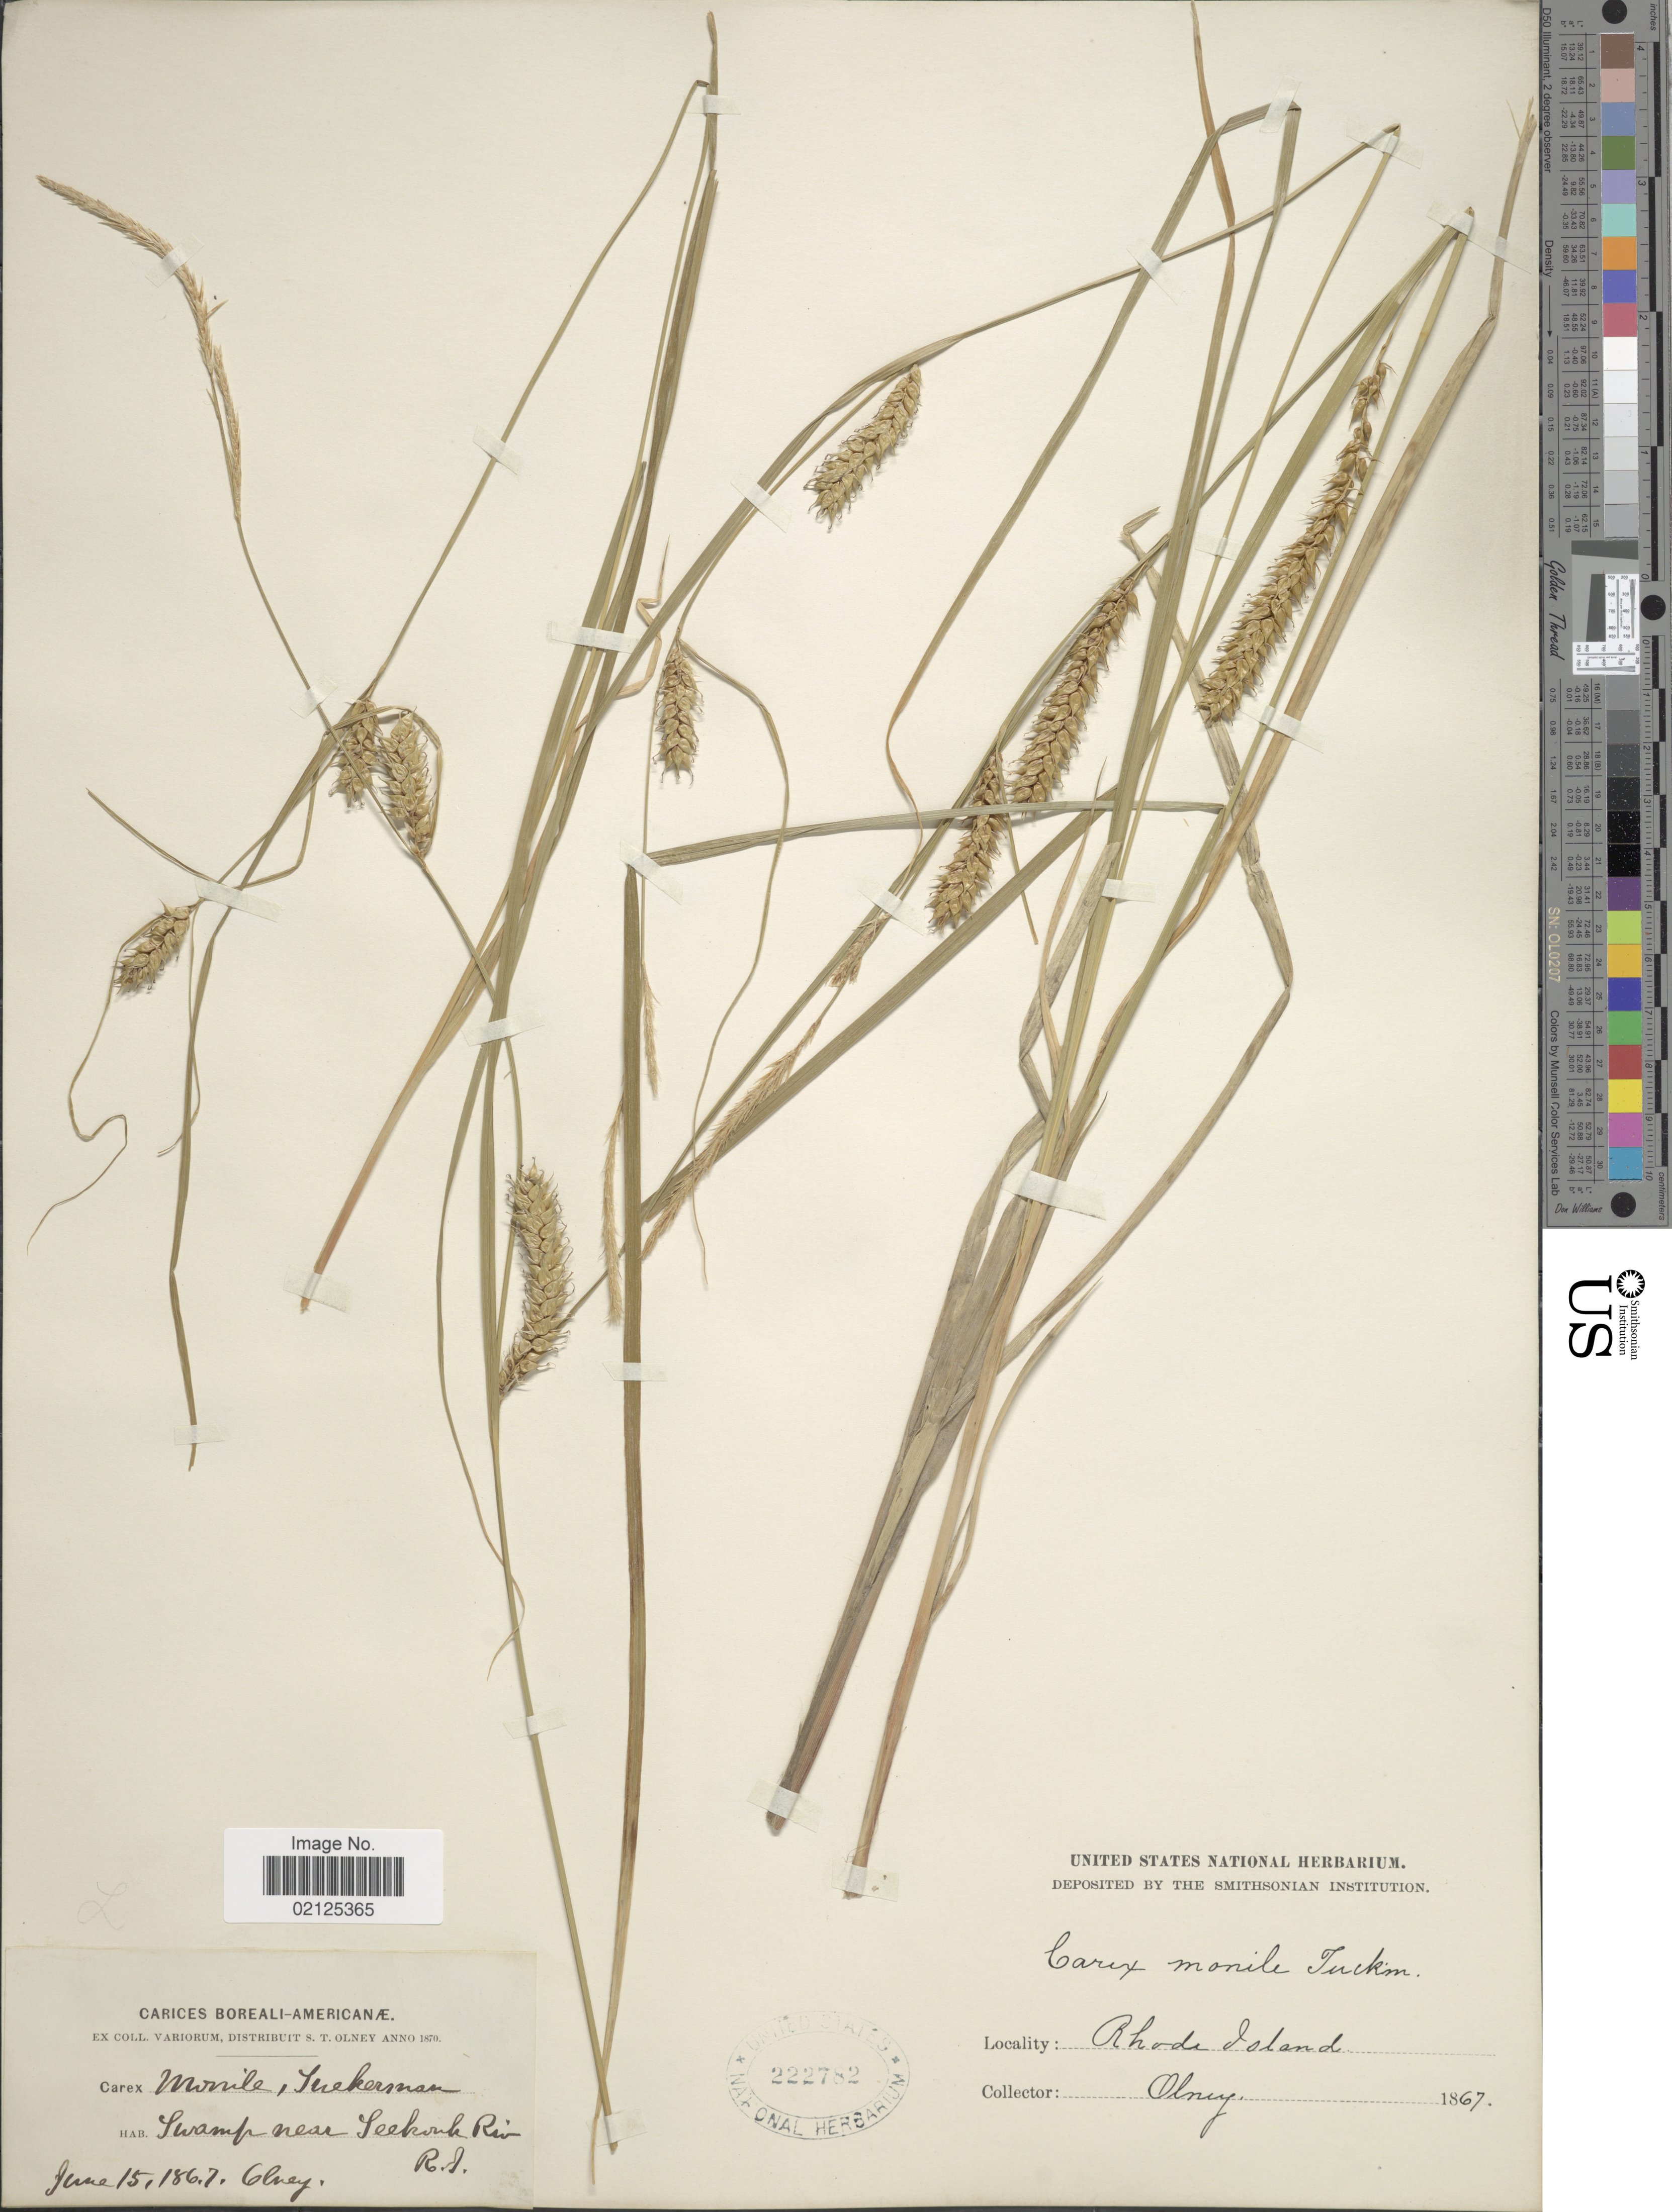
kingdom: Plantae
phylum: Tracheophyta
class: Liliopsida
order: Poales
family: Cyperaceae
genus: Carex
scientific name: Carex vesicaria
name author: L.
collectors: Olney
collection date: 1867-06-15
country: United States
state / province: Rhode Island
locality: Carices Boreali-Americanæ, Swamp near Seekouk Riv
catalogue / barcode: US 222782